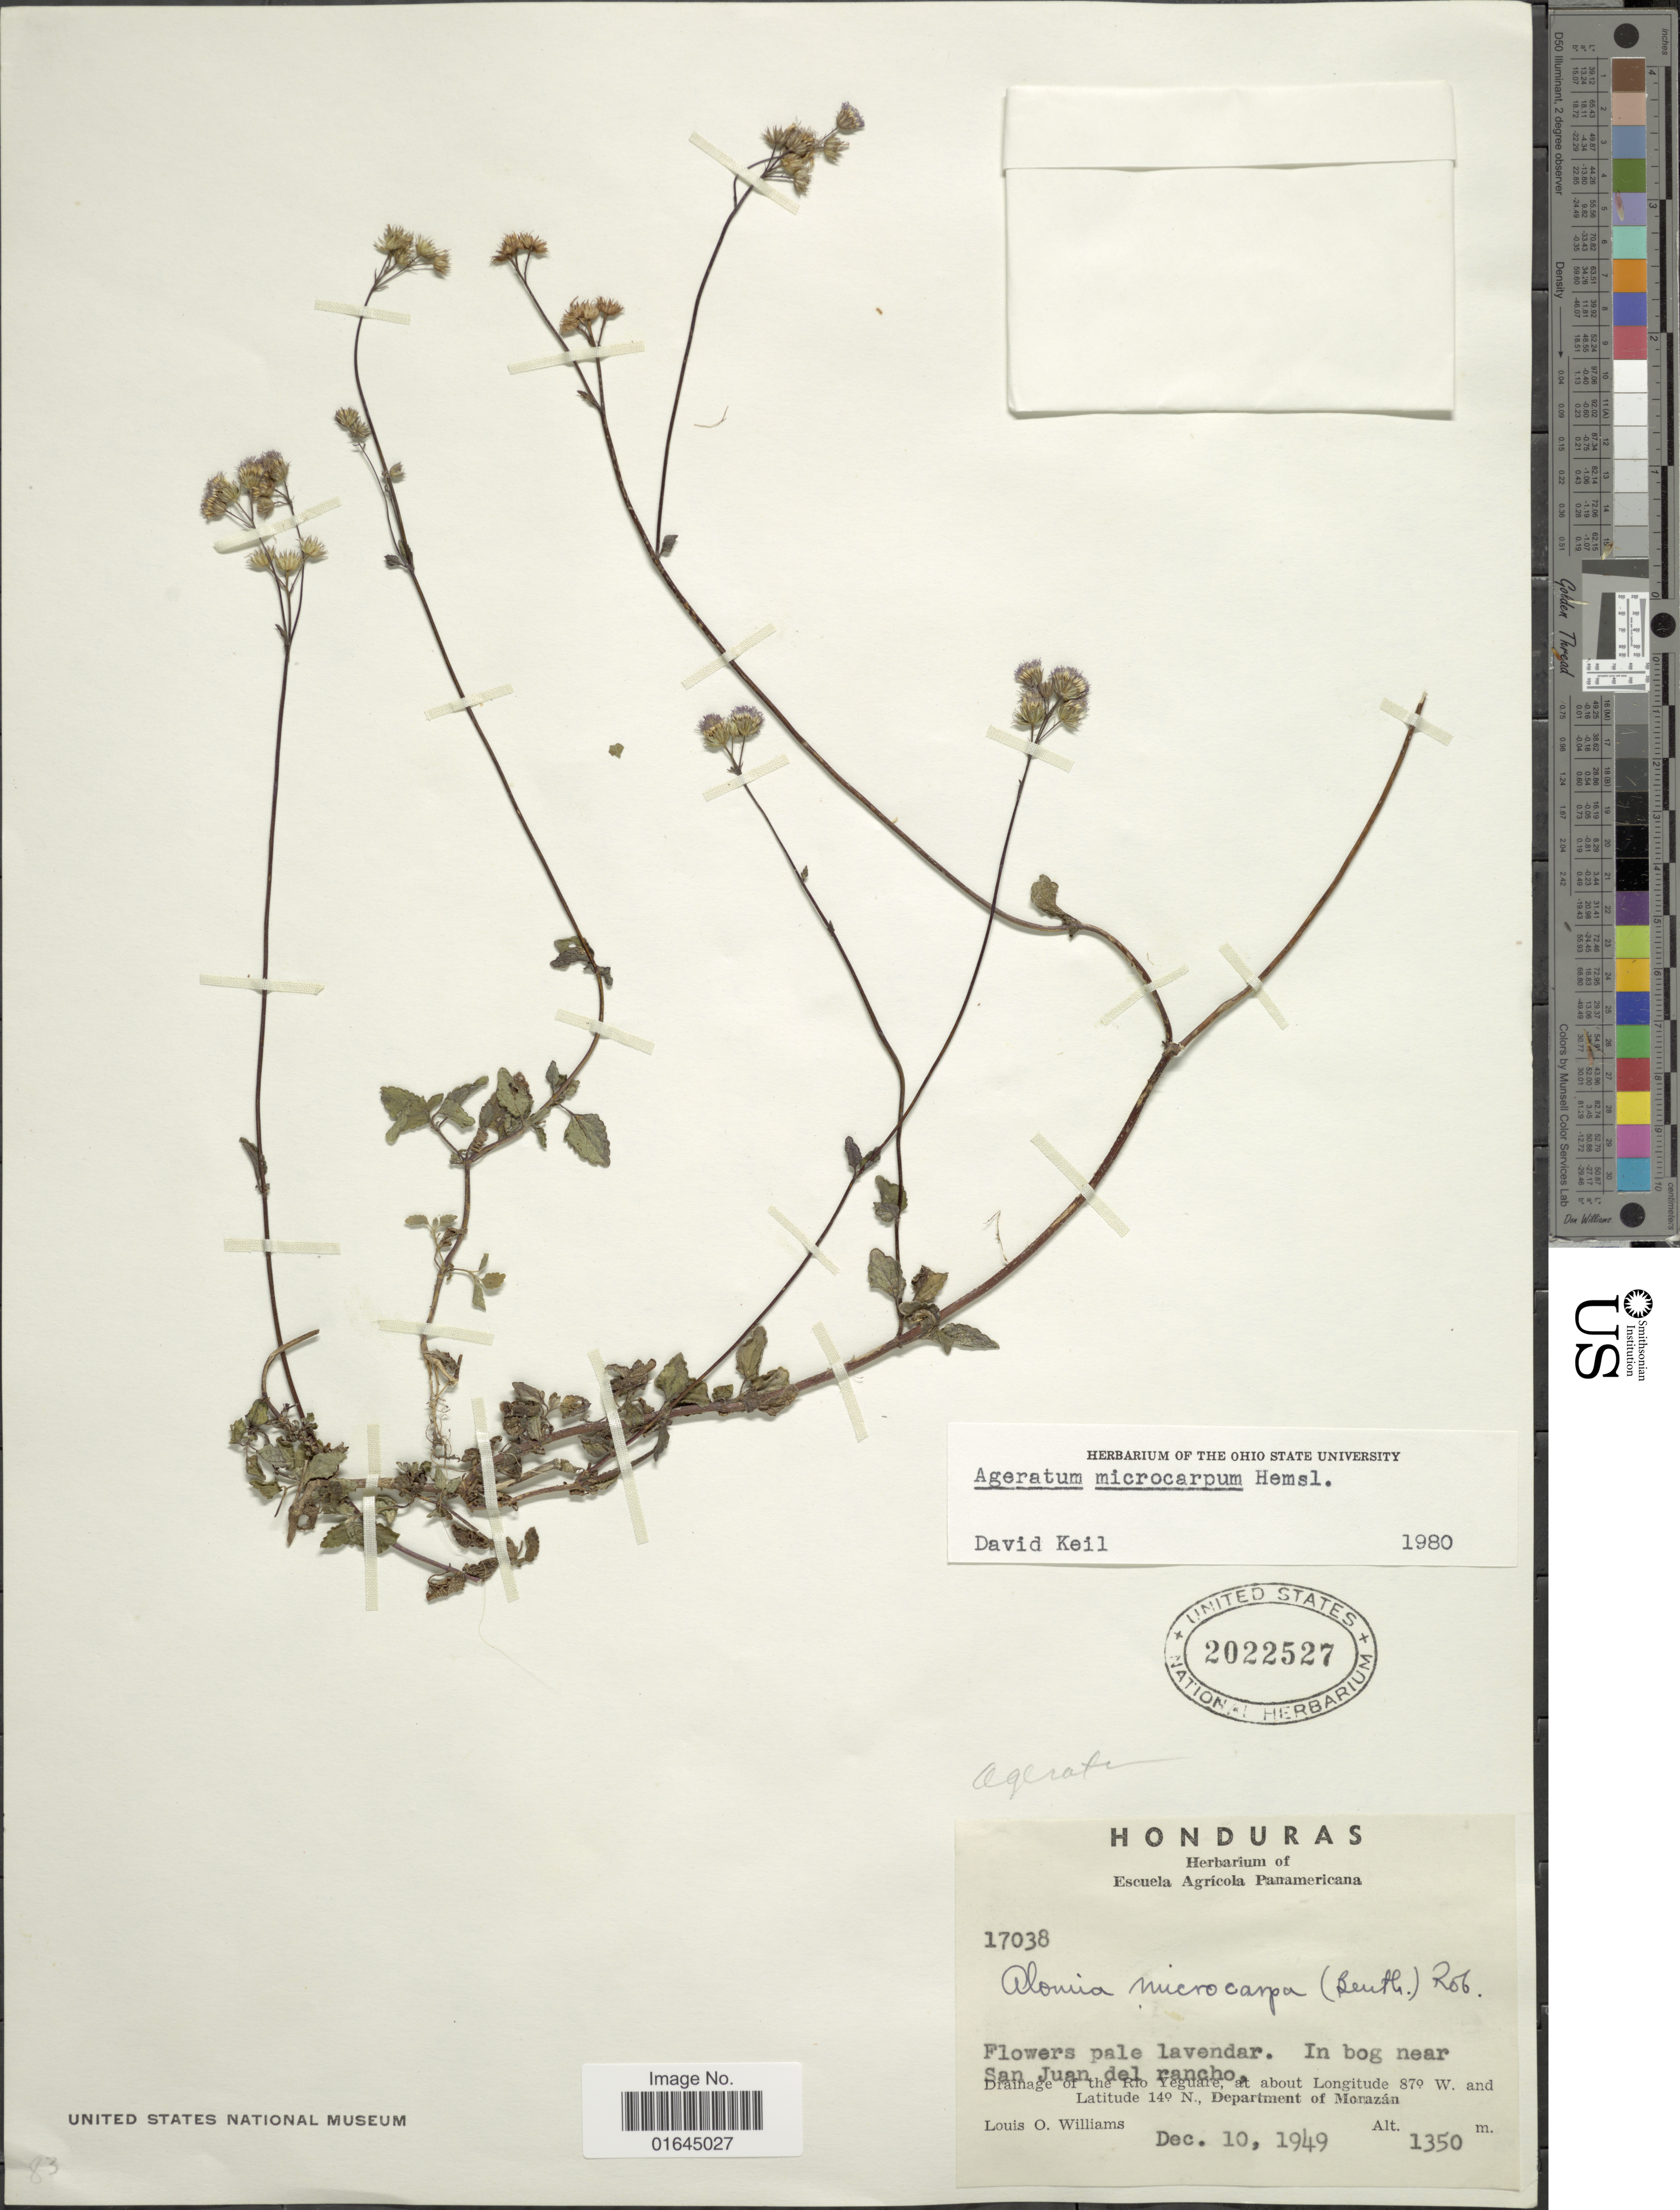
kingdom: Plantae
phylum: Tracheophyta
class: Magnoliopsida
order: Asterales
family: Asteraceae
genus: Ageratum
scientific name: Ageratum microcarpum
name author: (Benth. ex Oerst.) Hemsl.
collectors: L. O. Williams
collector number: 17038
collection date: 1949-12-10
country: Honduras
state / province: Fco. Morazán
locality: In bog near San Juan del rancho, drainage of the Rio Yeguare, Department of Morazán.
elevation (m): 1350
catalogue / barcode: US 2022527